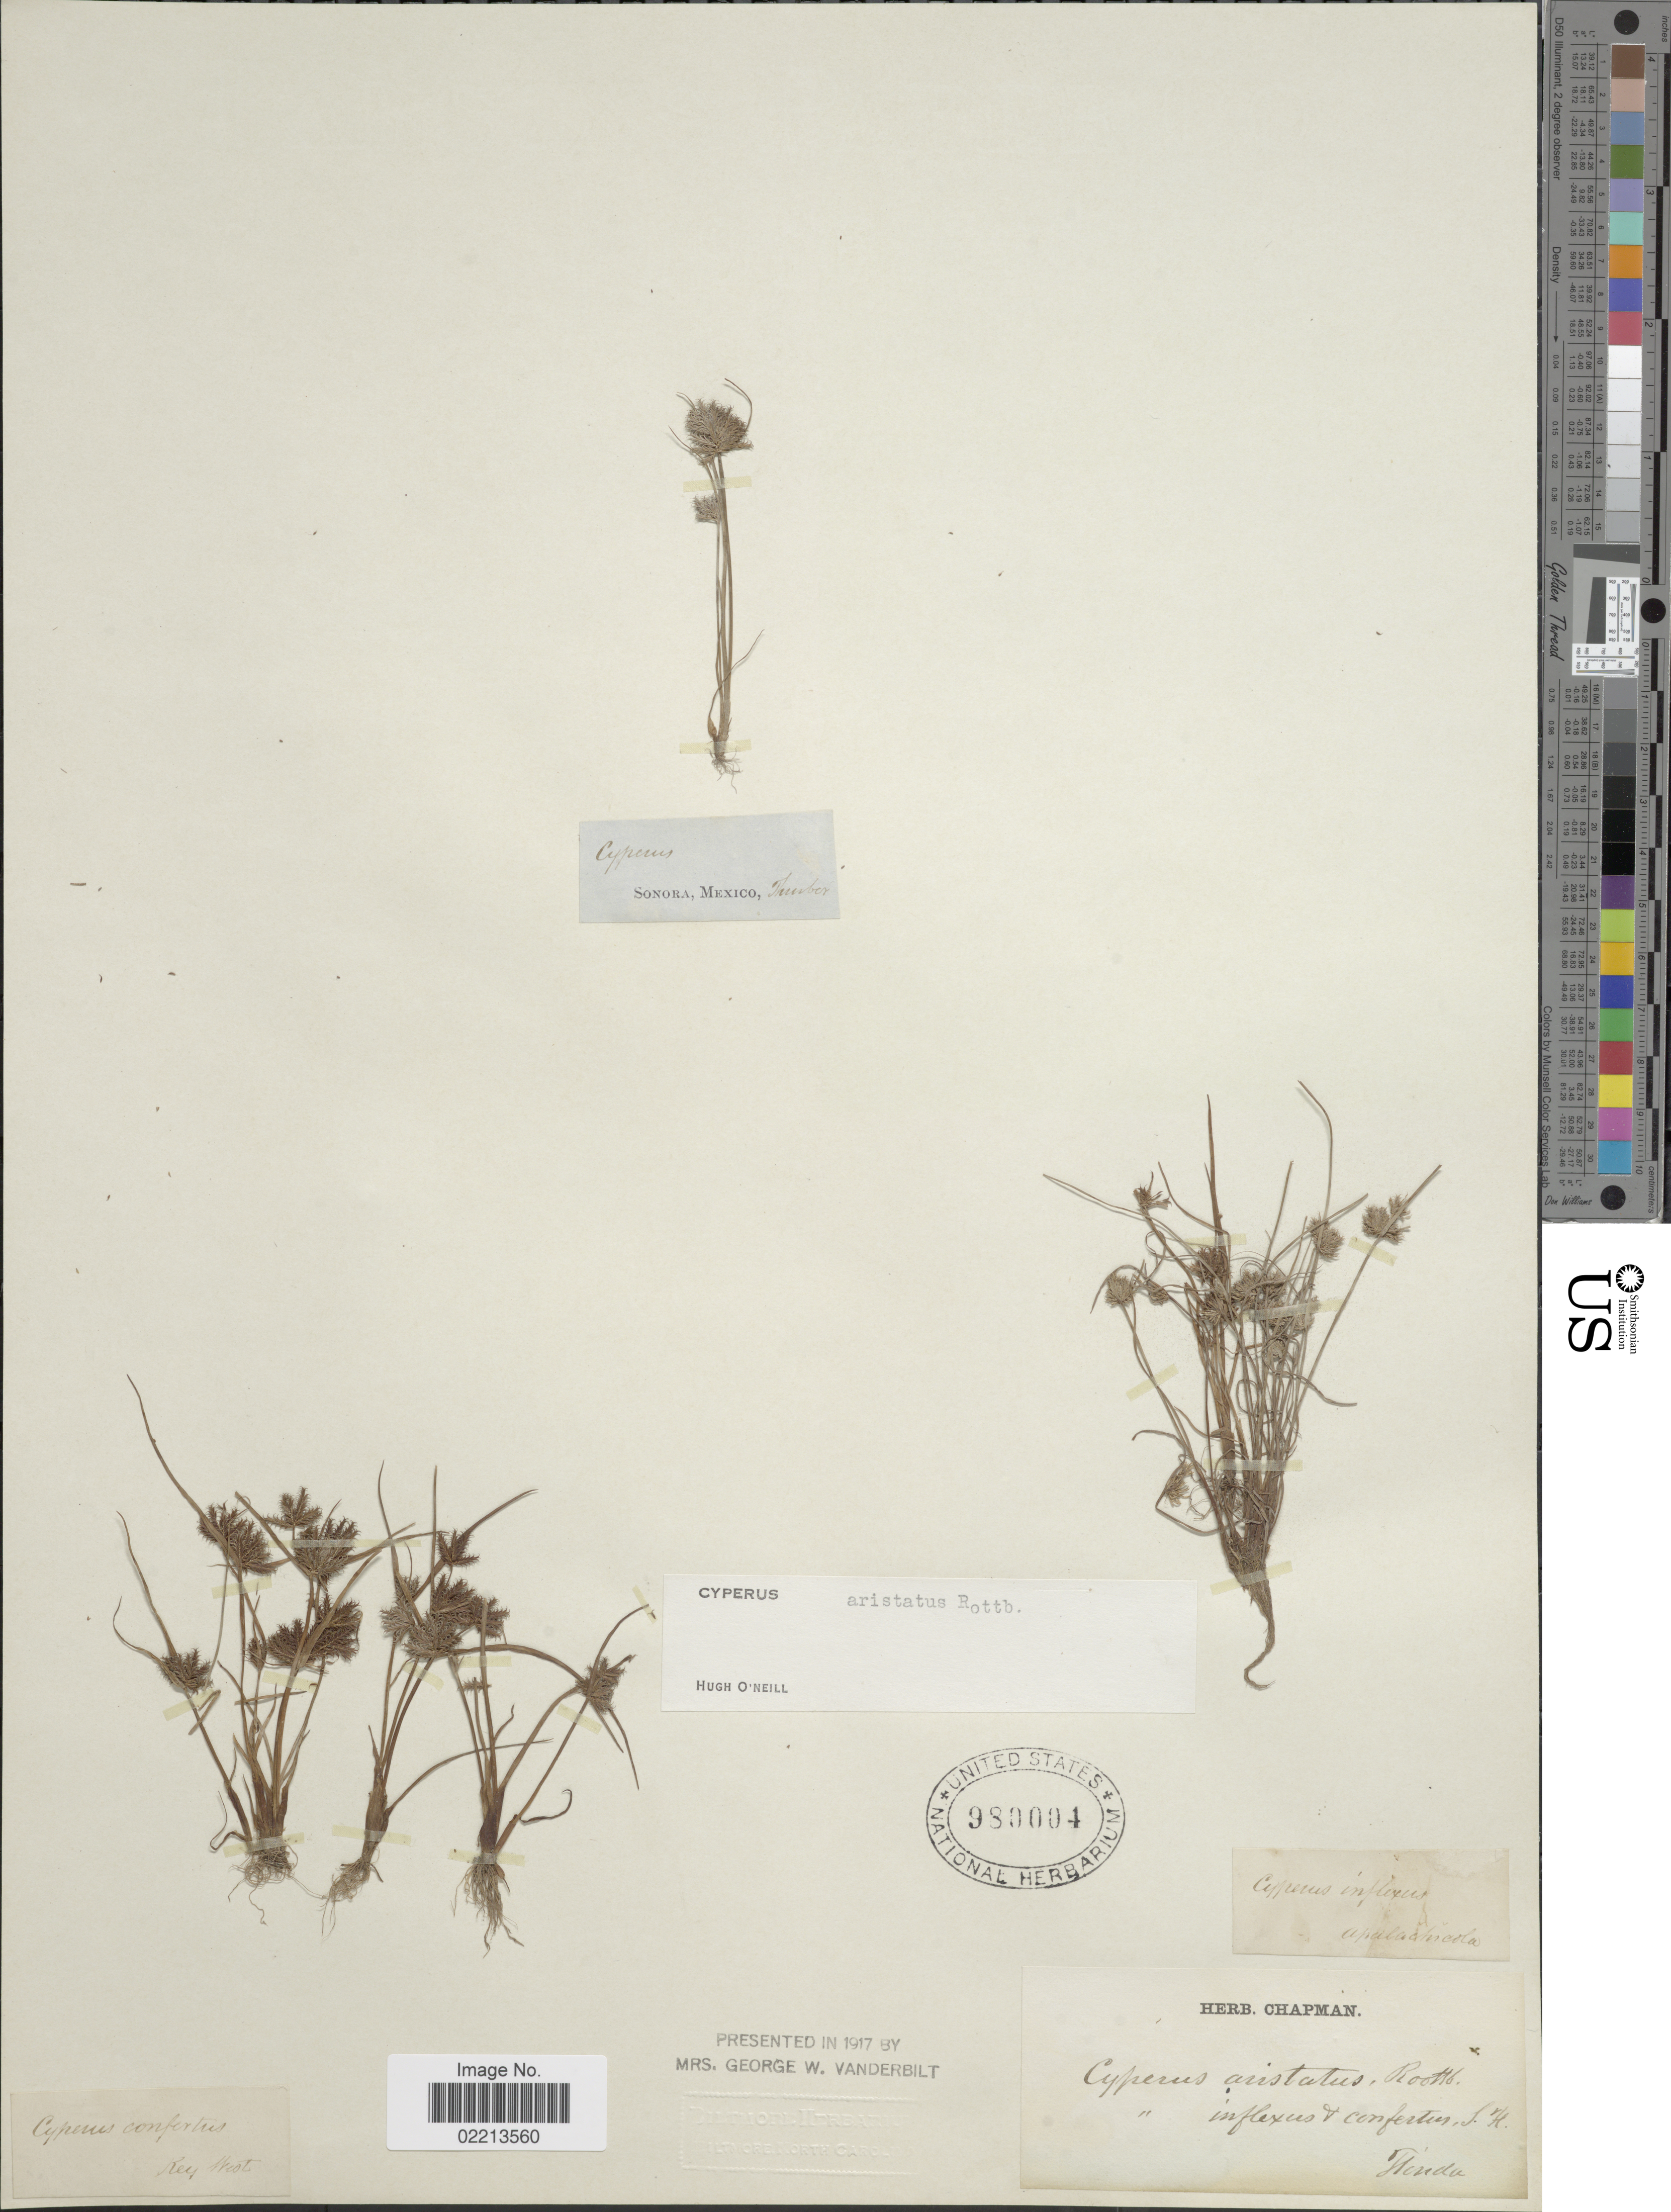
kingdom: Plantae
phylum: Tracheophyta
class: Liliopsida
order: Poales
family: Cyperaceae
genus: Cyperus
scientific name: Cyperus squarrosus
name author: L.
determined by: Strong, Mark T., (BOT), Smithsonian Institution - National Museum of Natural History (UNITED STATES)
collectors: ex herb. Chapman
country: United States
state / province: Florida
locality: Key West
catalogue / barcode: US 980004